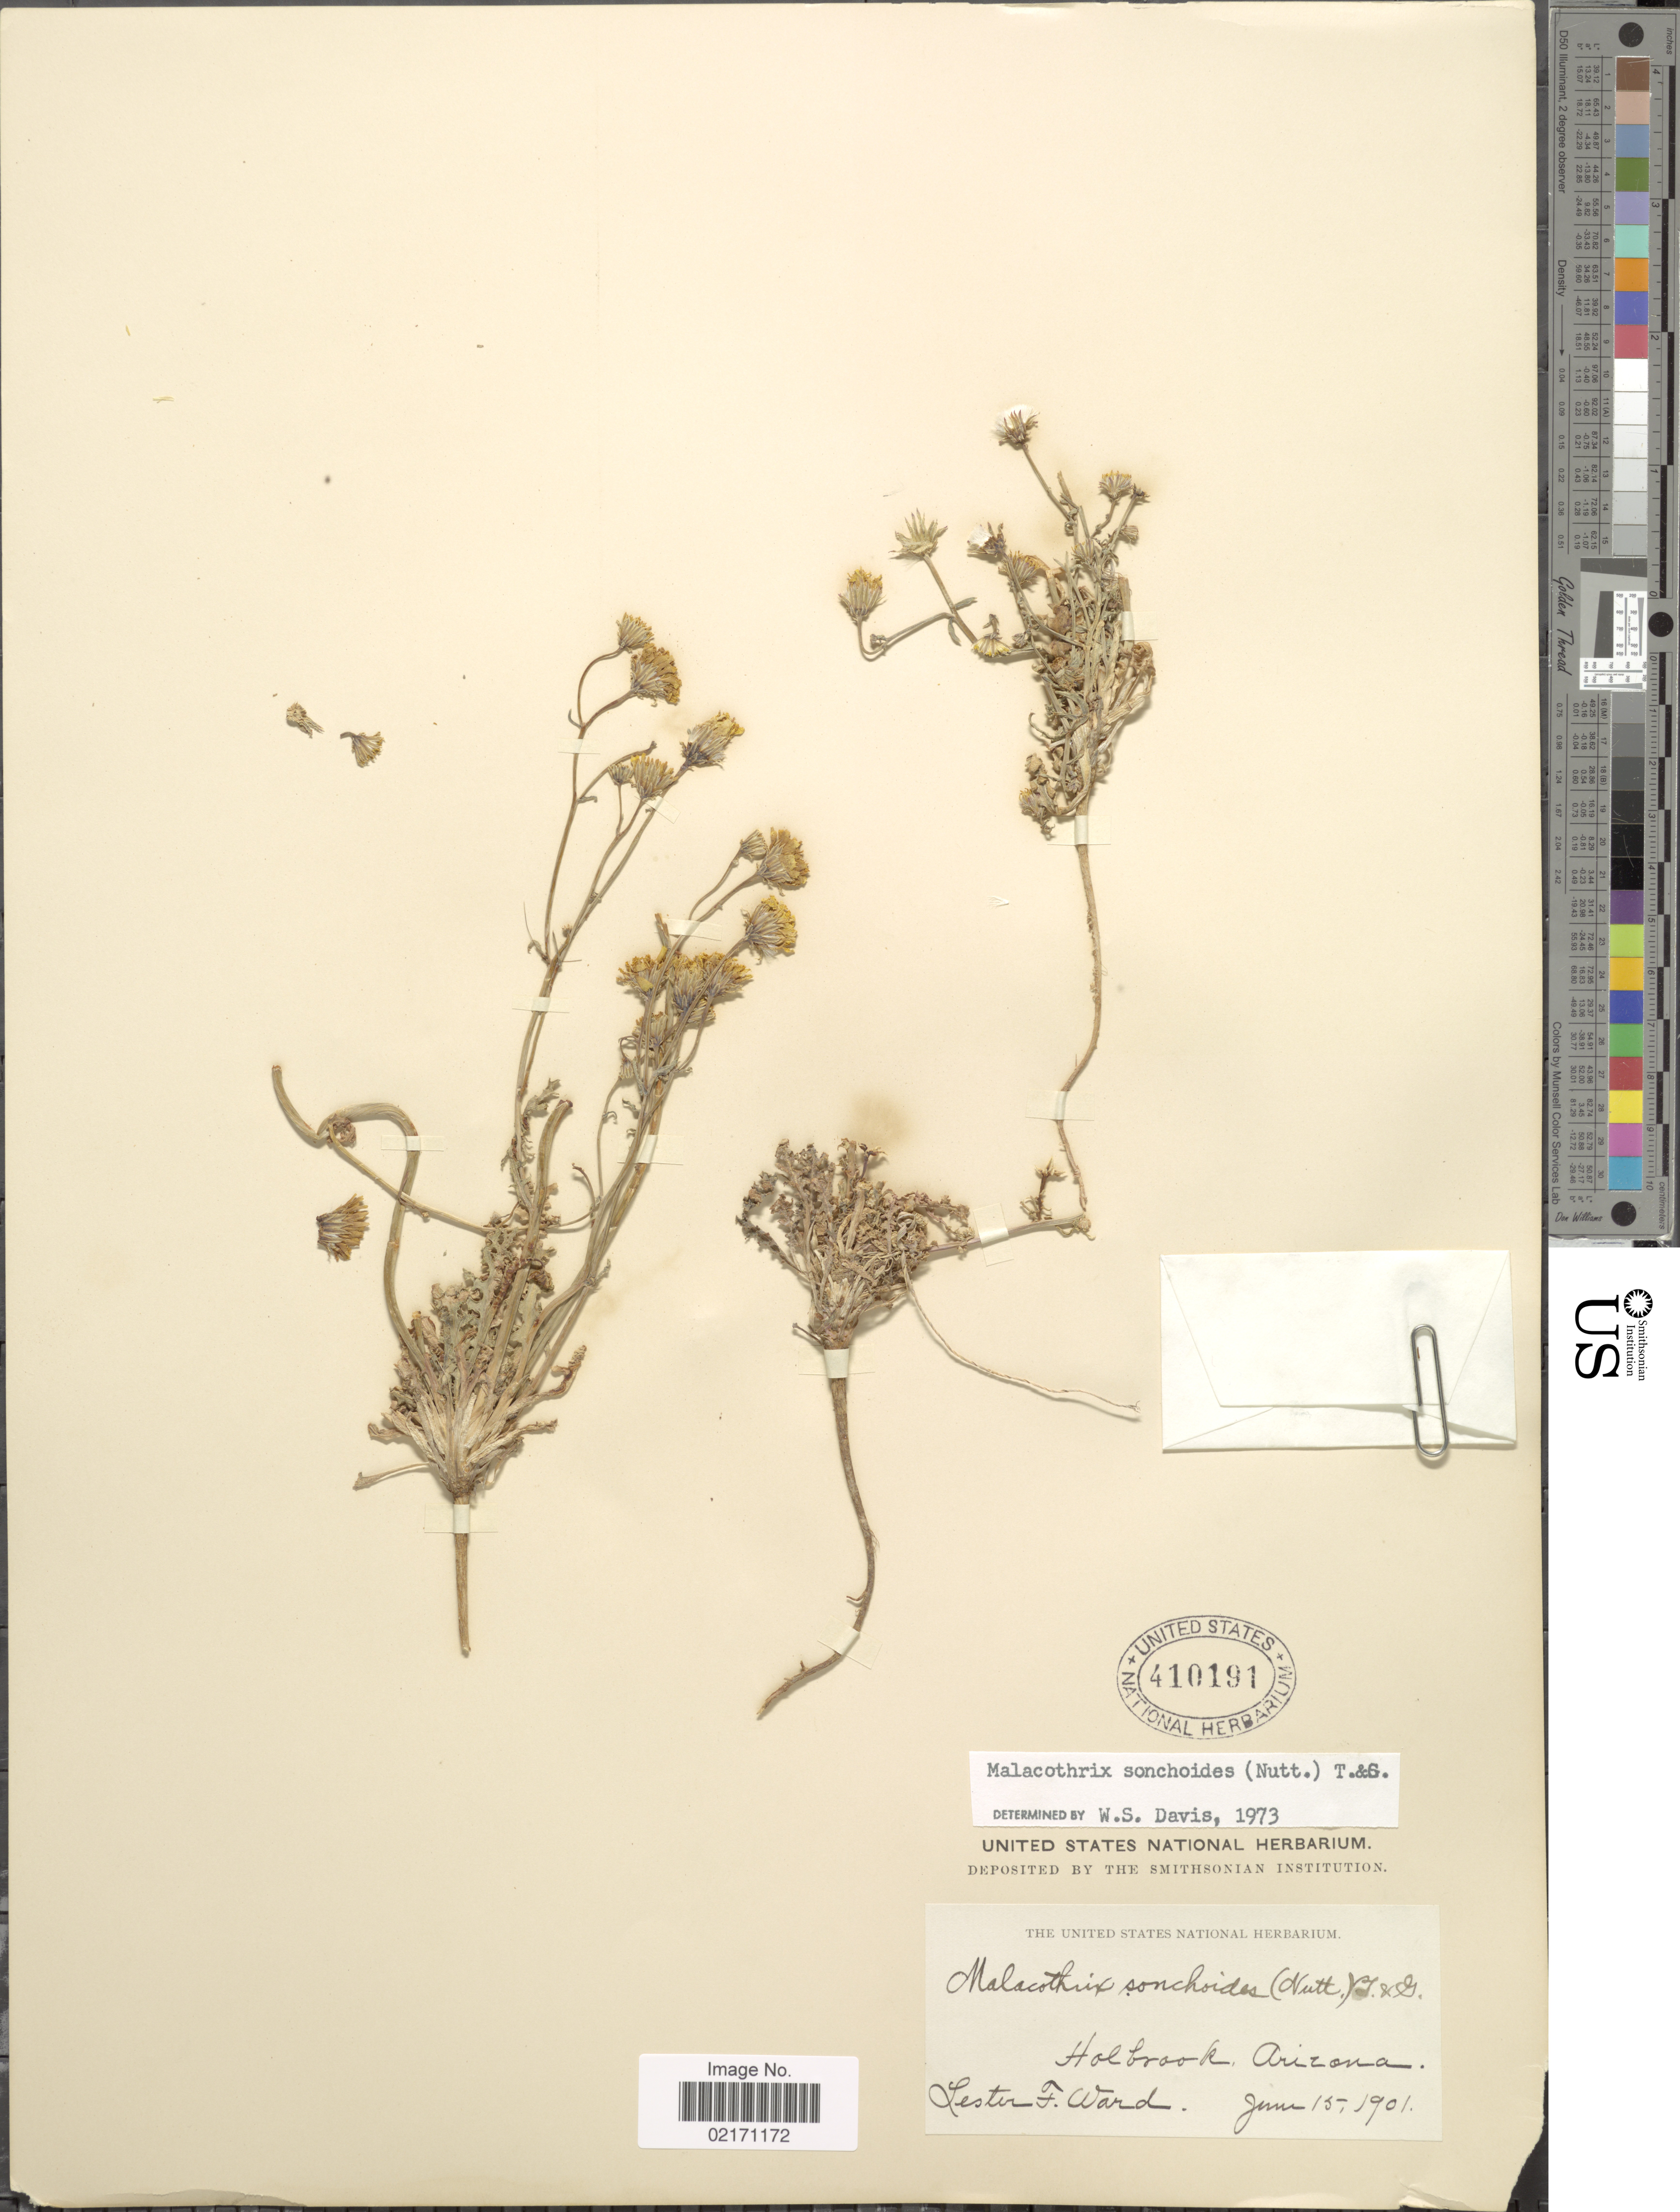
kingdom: Plantae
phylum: Tracheophyta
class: Magnoliopsida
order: Asterales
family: Asteraceae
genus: Malacothrix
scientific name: Malacothrix sonchoides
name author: (Nutt.) Torr. & A. Gray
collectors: L. F. Ward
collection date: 1901-06-15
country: United States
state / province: Arizona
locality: Holbrook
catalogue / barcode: US 410191